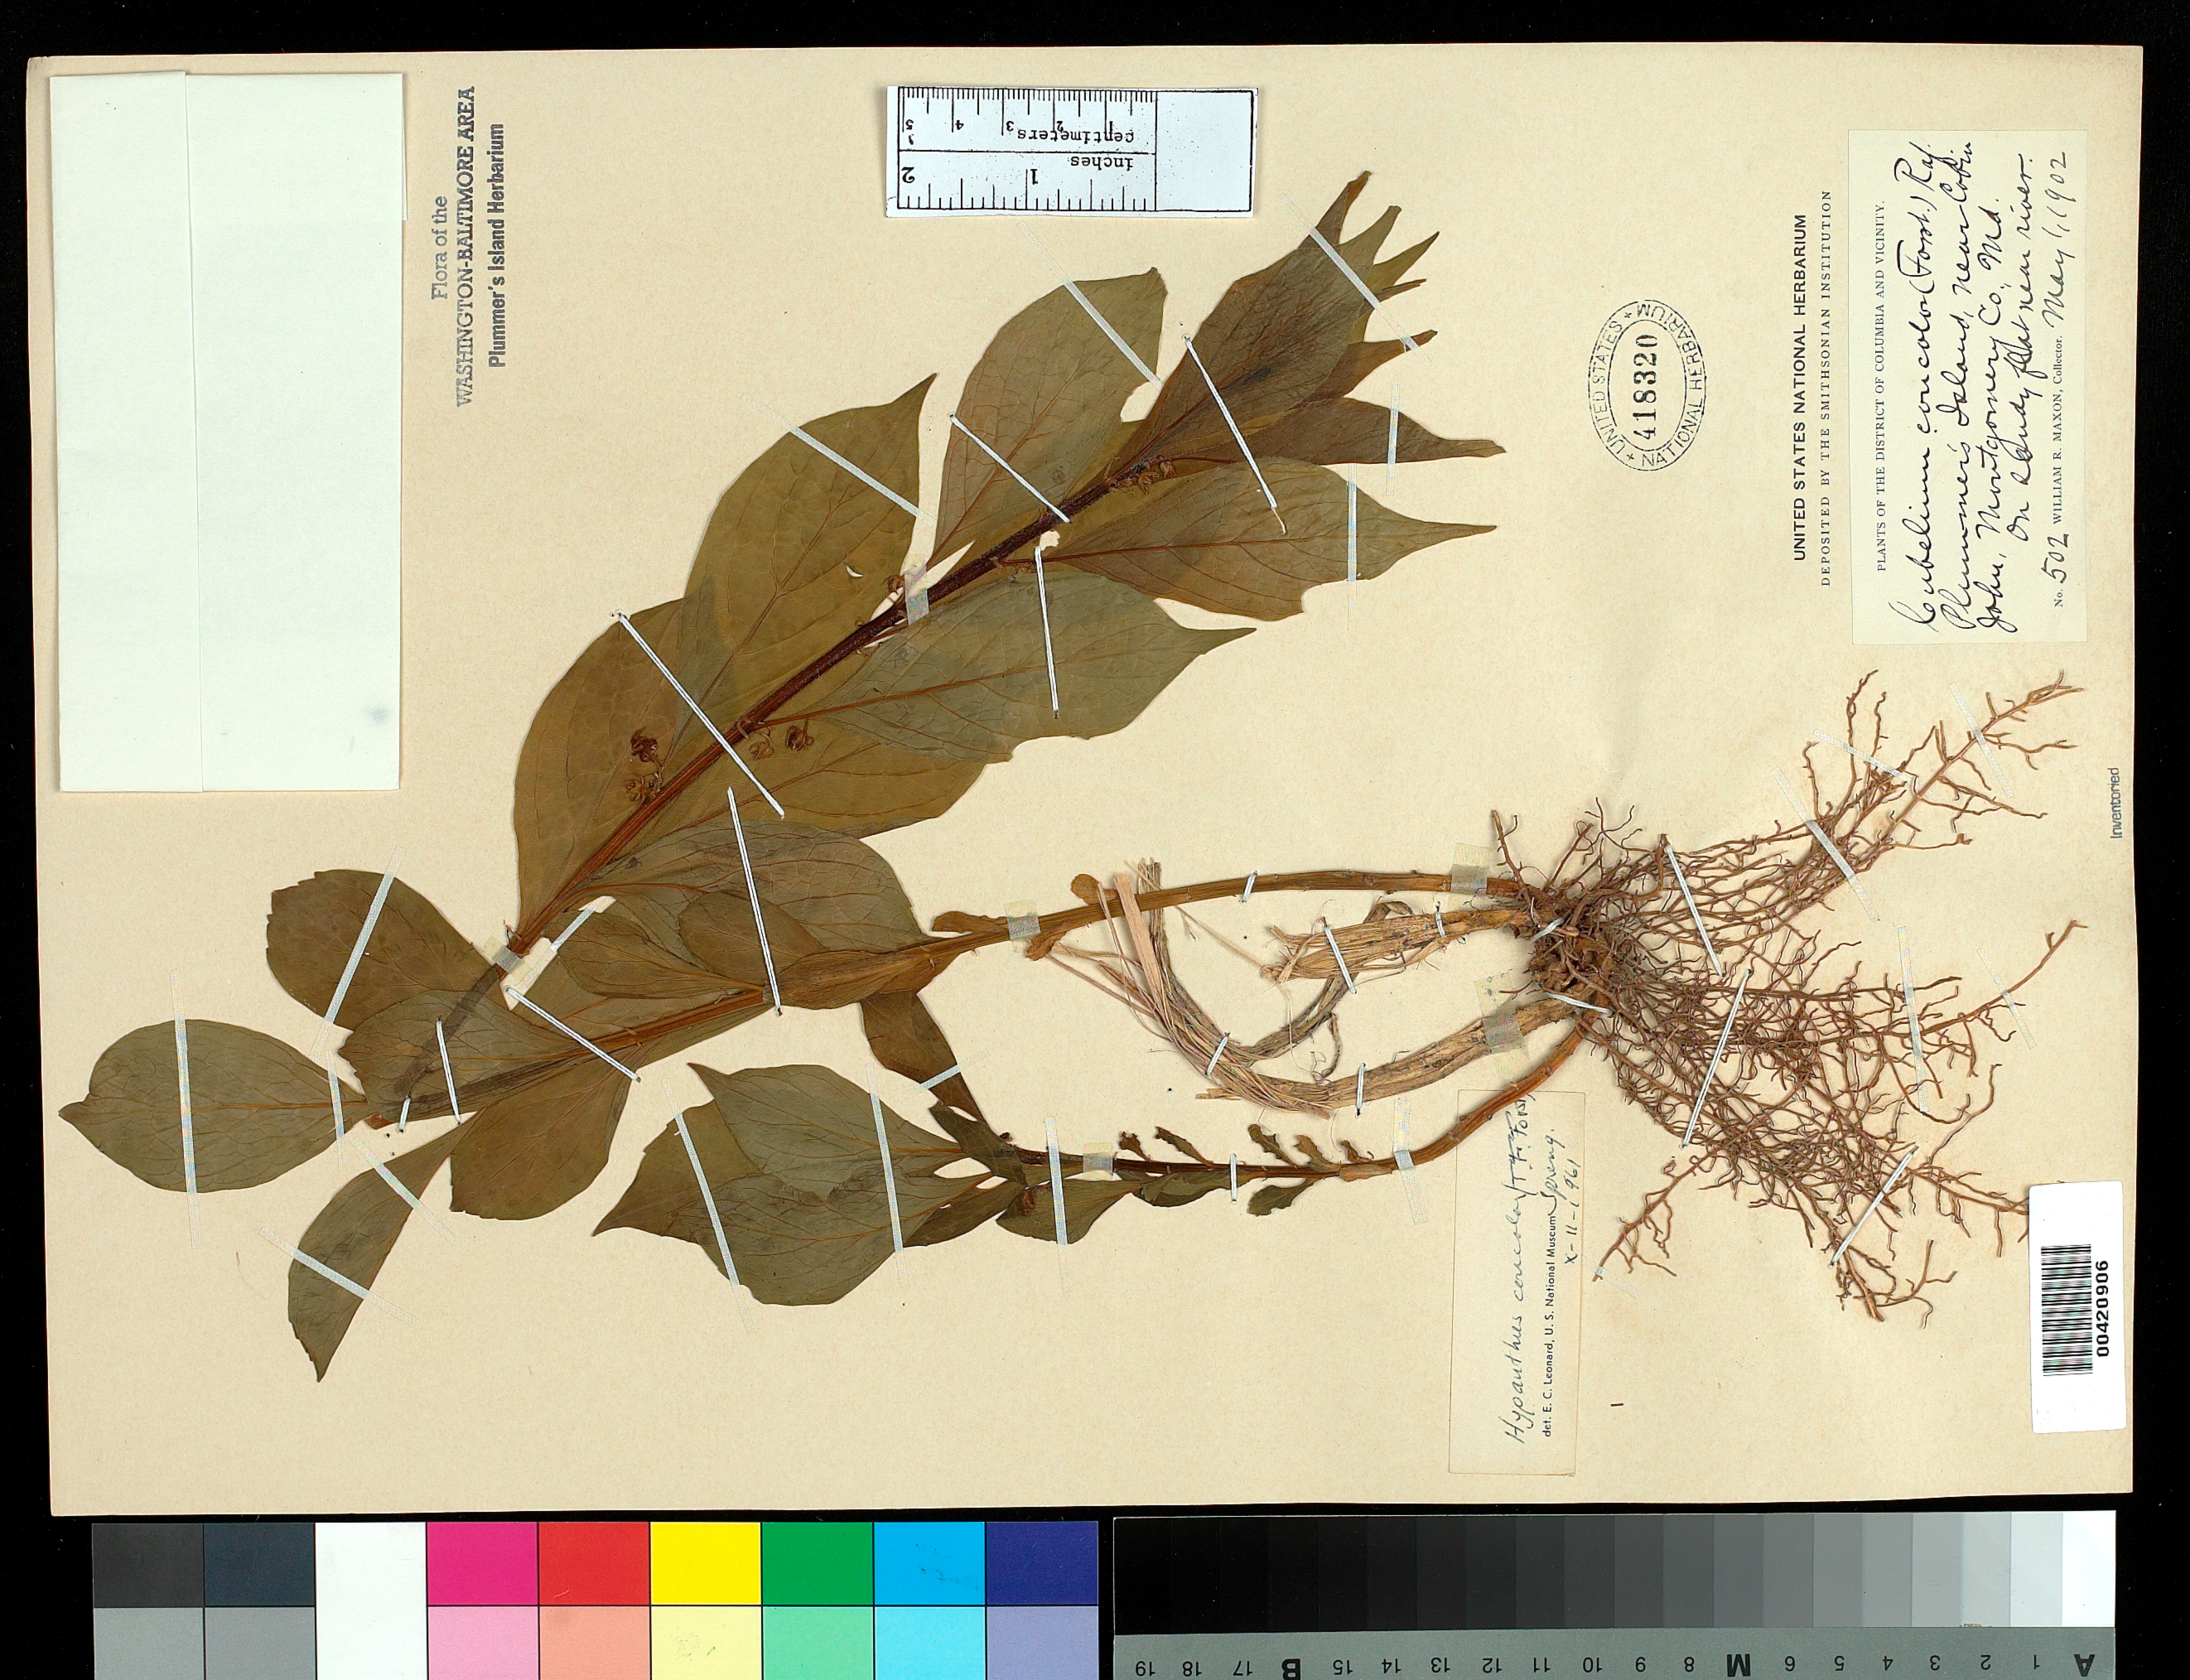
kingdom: Plantae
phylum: Tracheophyta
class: Magnoliopsida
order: Malpighiales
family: Violaceae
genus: Cubelium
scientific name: Cubelium concolor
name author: (T.F. Forst.) Raf. ex Britton & A. Br.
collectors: W. R. Maxon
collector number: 502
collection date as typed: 01 May 1902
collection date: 1902-05-01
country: United States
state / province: Maryland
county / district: Montgomery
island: Plummers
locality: Plummer's Island; sandy flat near River C. & O. Canal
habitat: Sandy flat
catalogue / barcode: US 418320